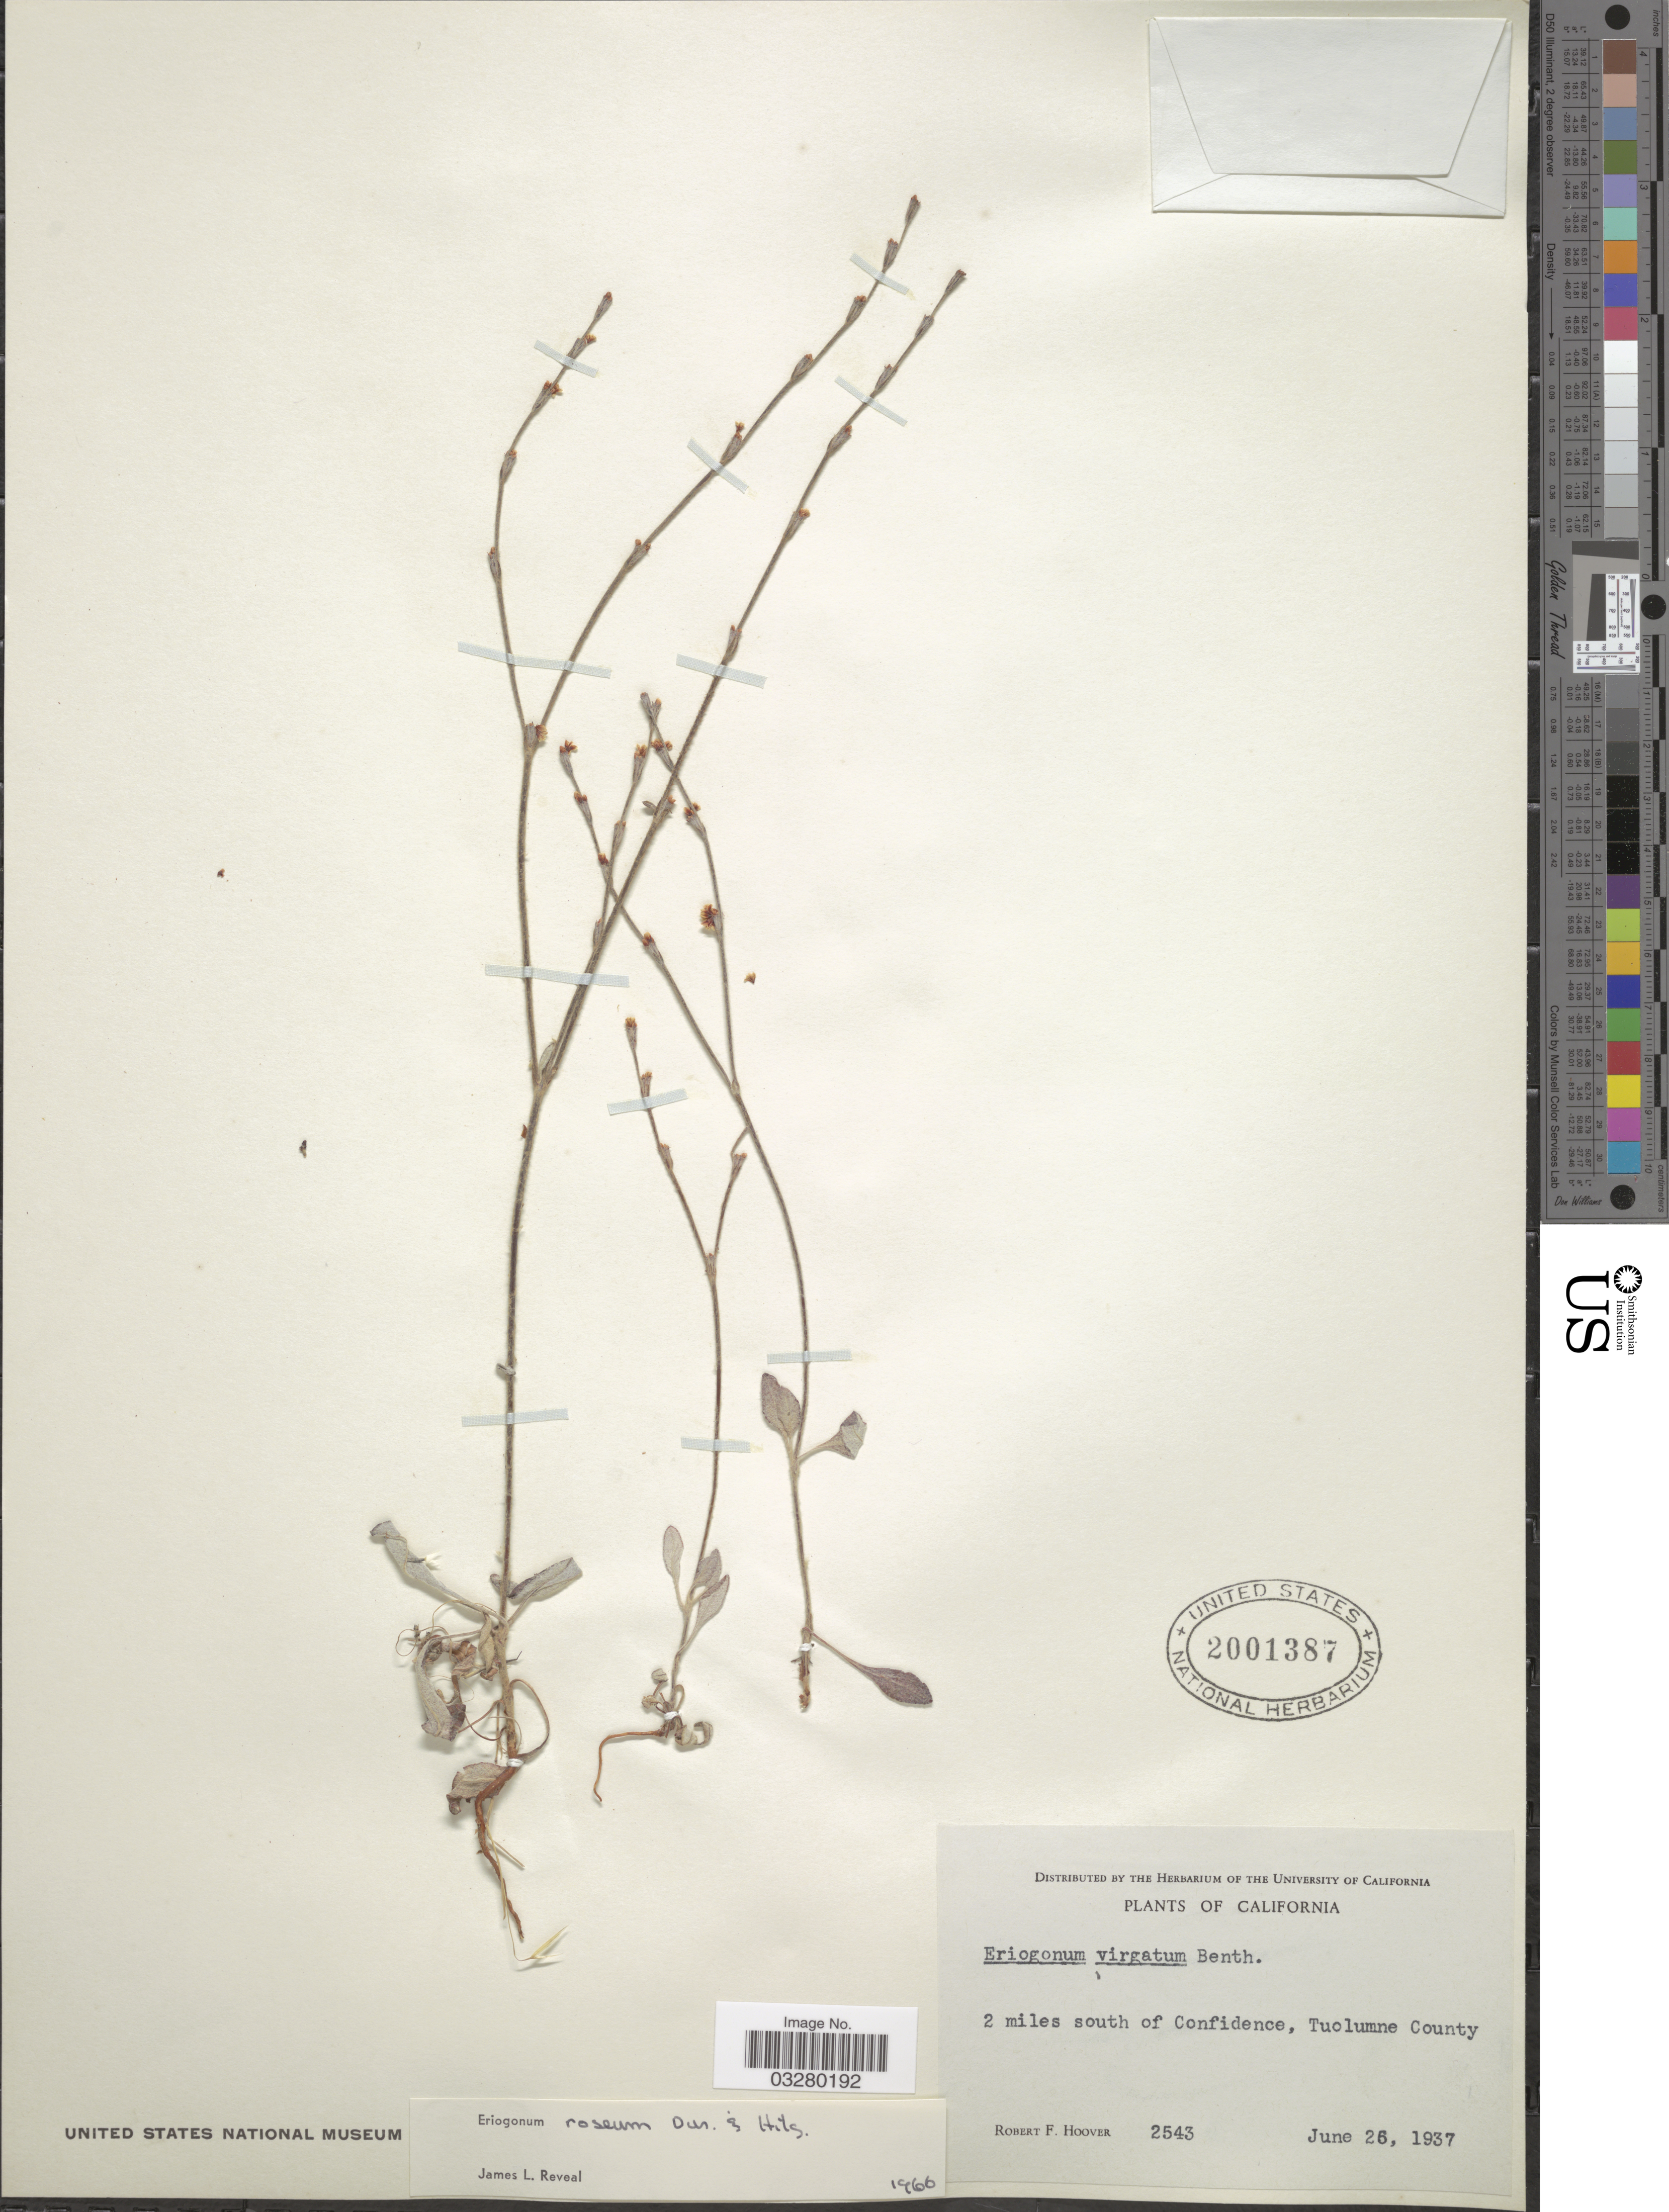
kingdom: Plantae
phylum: Tracheophyta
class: Magnoliopsida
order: Caryophyllales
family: Polygonaceae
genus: Eriogonum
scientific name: Eriogonum roseum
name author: Durand & Hilg.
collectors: R. F. Hoover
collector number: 2543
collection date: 1937-06-26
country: United States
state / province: California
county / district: Tuolumne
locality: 2 miles south of Confidence, Tuolumne County.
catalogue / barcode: US 2001387